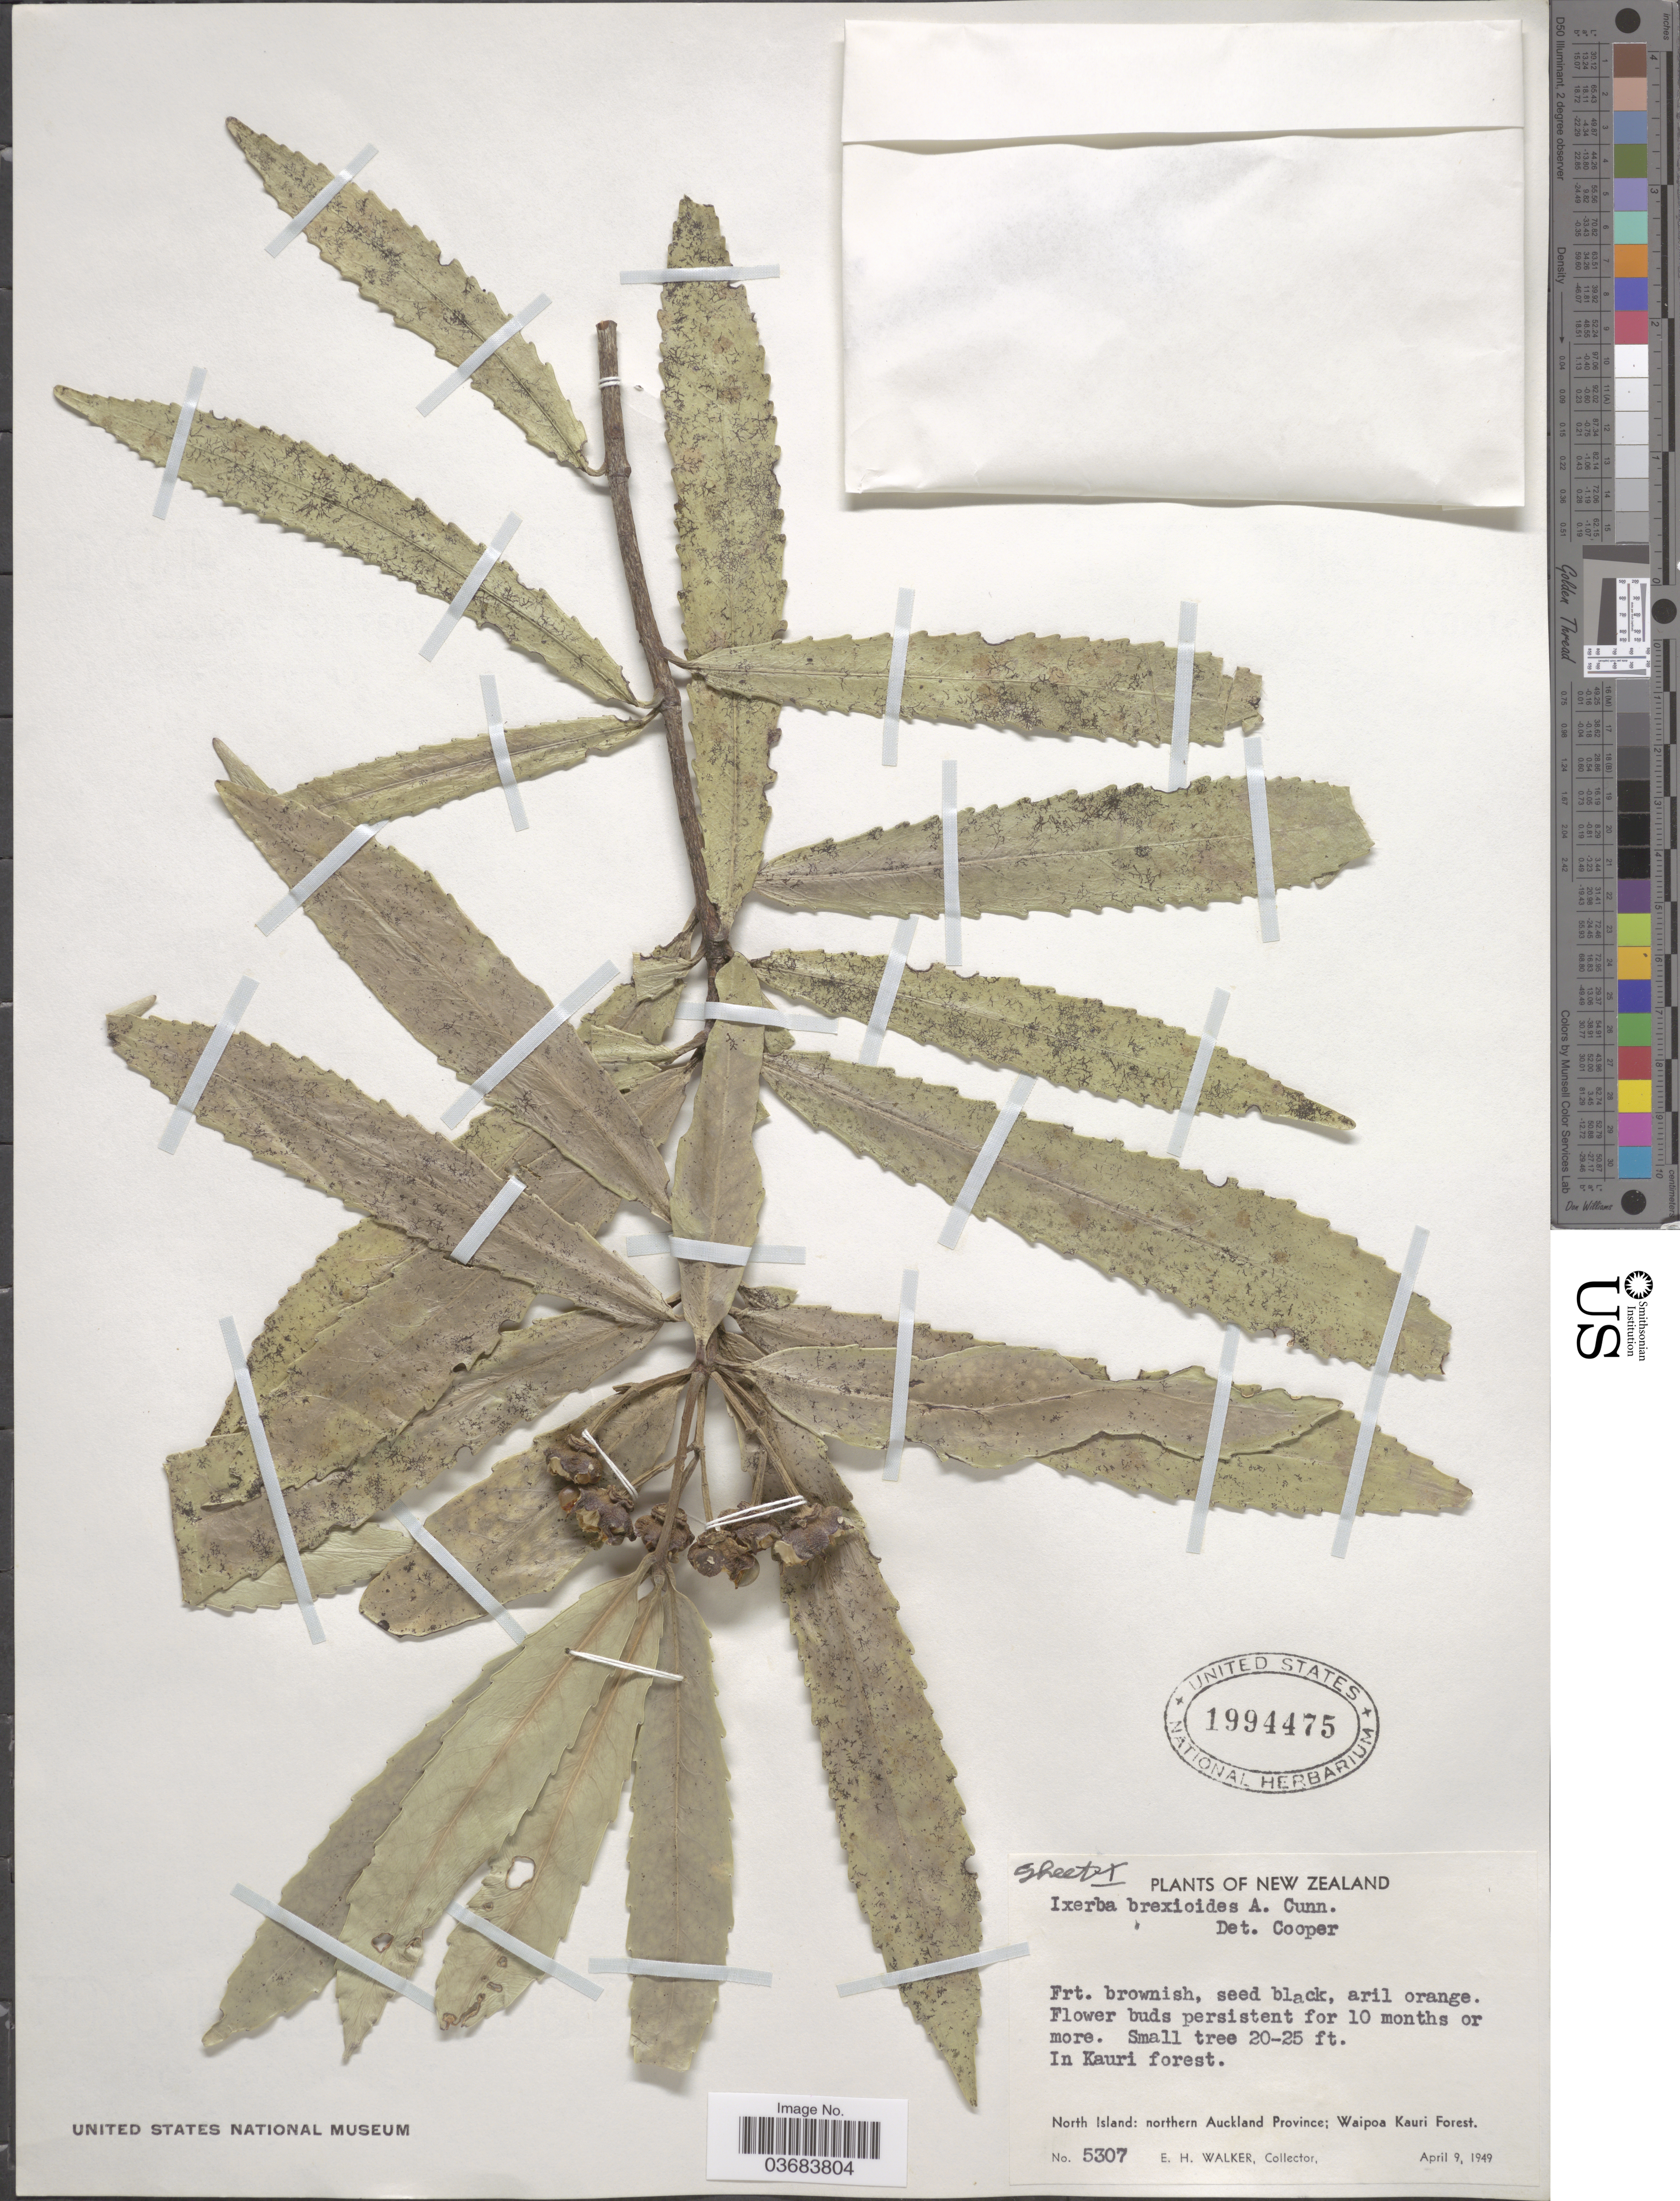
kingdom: Plantae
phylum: Tracheophyta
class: Magnoliopsida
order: Crossosomatales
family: Ixerbaceae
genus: Ixerba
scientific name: Ixerba brexioides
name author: A. Cunn.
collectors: E. H. Walker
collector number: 5307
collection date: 1949-04-09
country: New Zealand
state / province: Auckland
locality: North Island: northern Auckland Province; Waipoa Kauri Forest.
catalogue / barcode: US 1994475